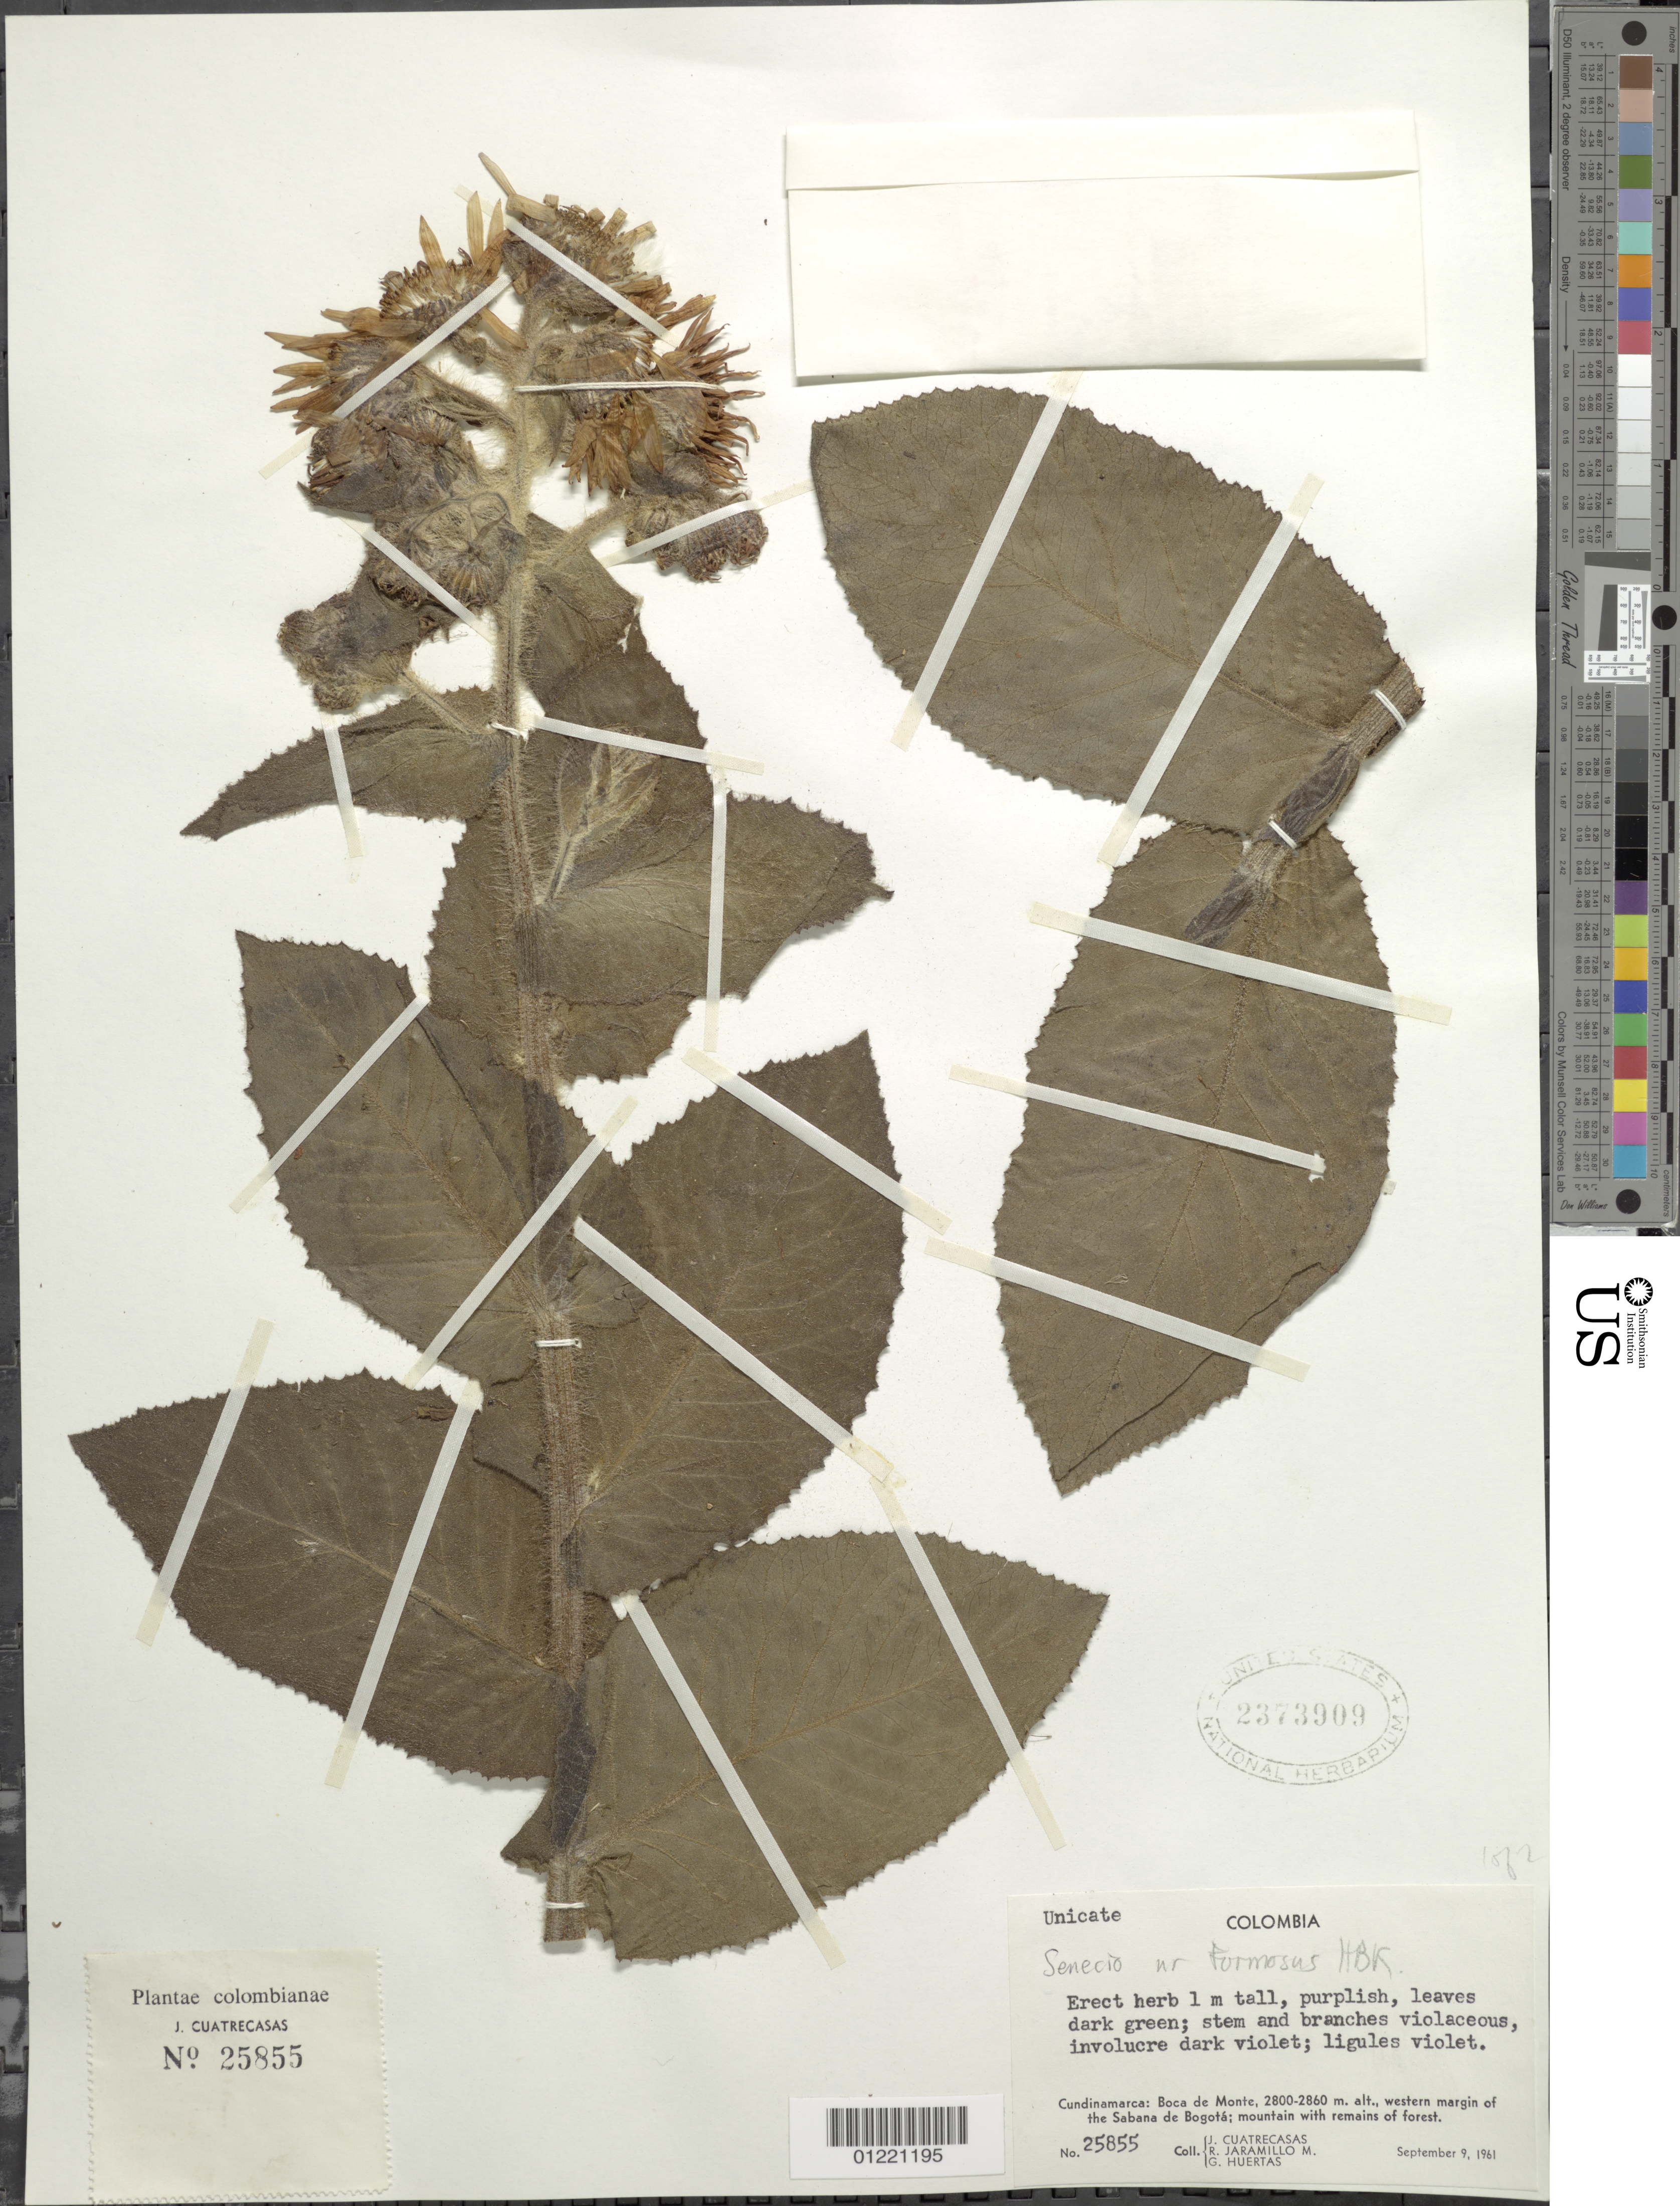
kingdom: Plantae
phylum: Tracheophyta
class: Magnoliopsida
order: Asterales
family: Asteraceae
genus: Senecio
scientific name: Senecio wedglacialis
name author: Cuatrec.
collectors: J. Cuatrecasas, R. Jaramillo M. & G. Huertas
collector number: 25855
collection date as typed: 9 September 1961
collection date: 1961-09-09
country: Colombia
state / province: Cundinamarca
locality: Boca de Monte, W margin of the Sabana de Bogota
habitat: mountain with remains of forest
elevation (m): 2800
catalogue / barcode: US 2373909